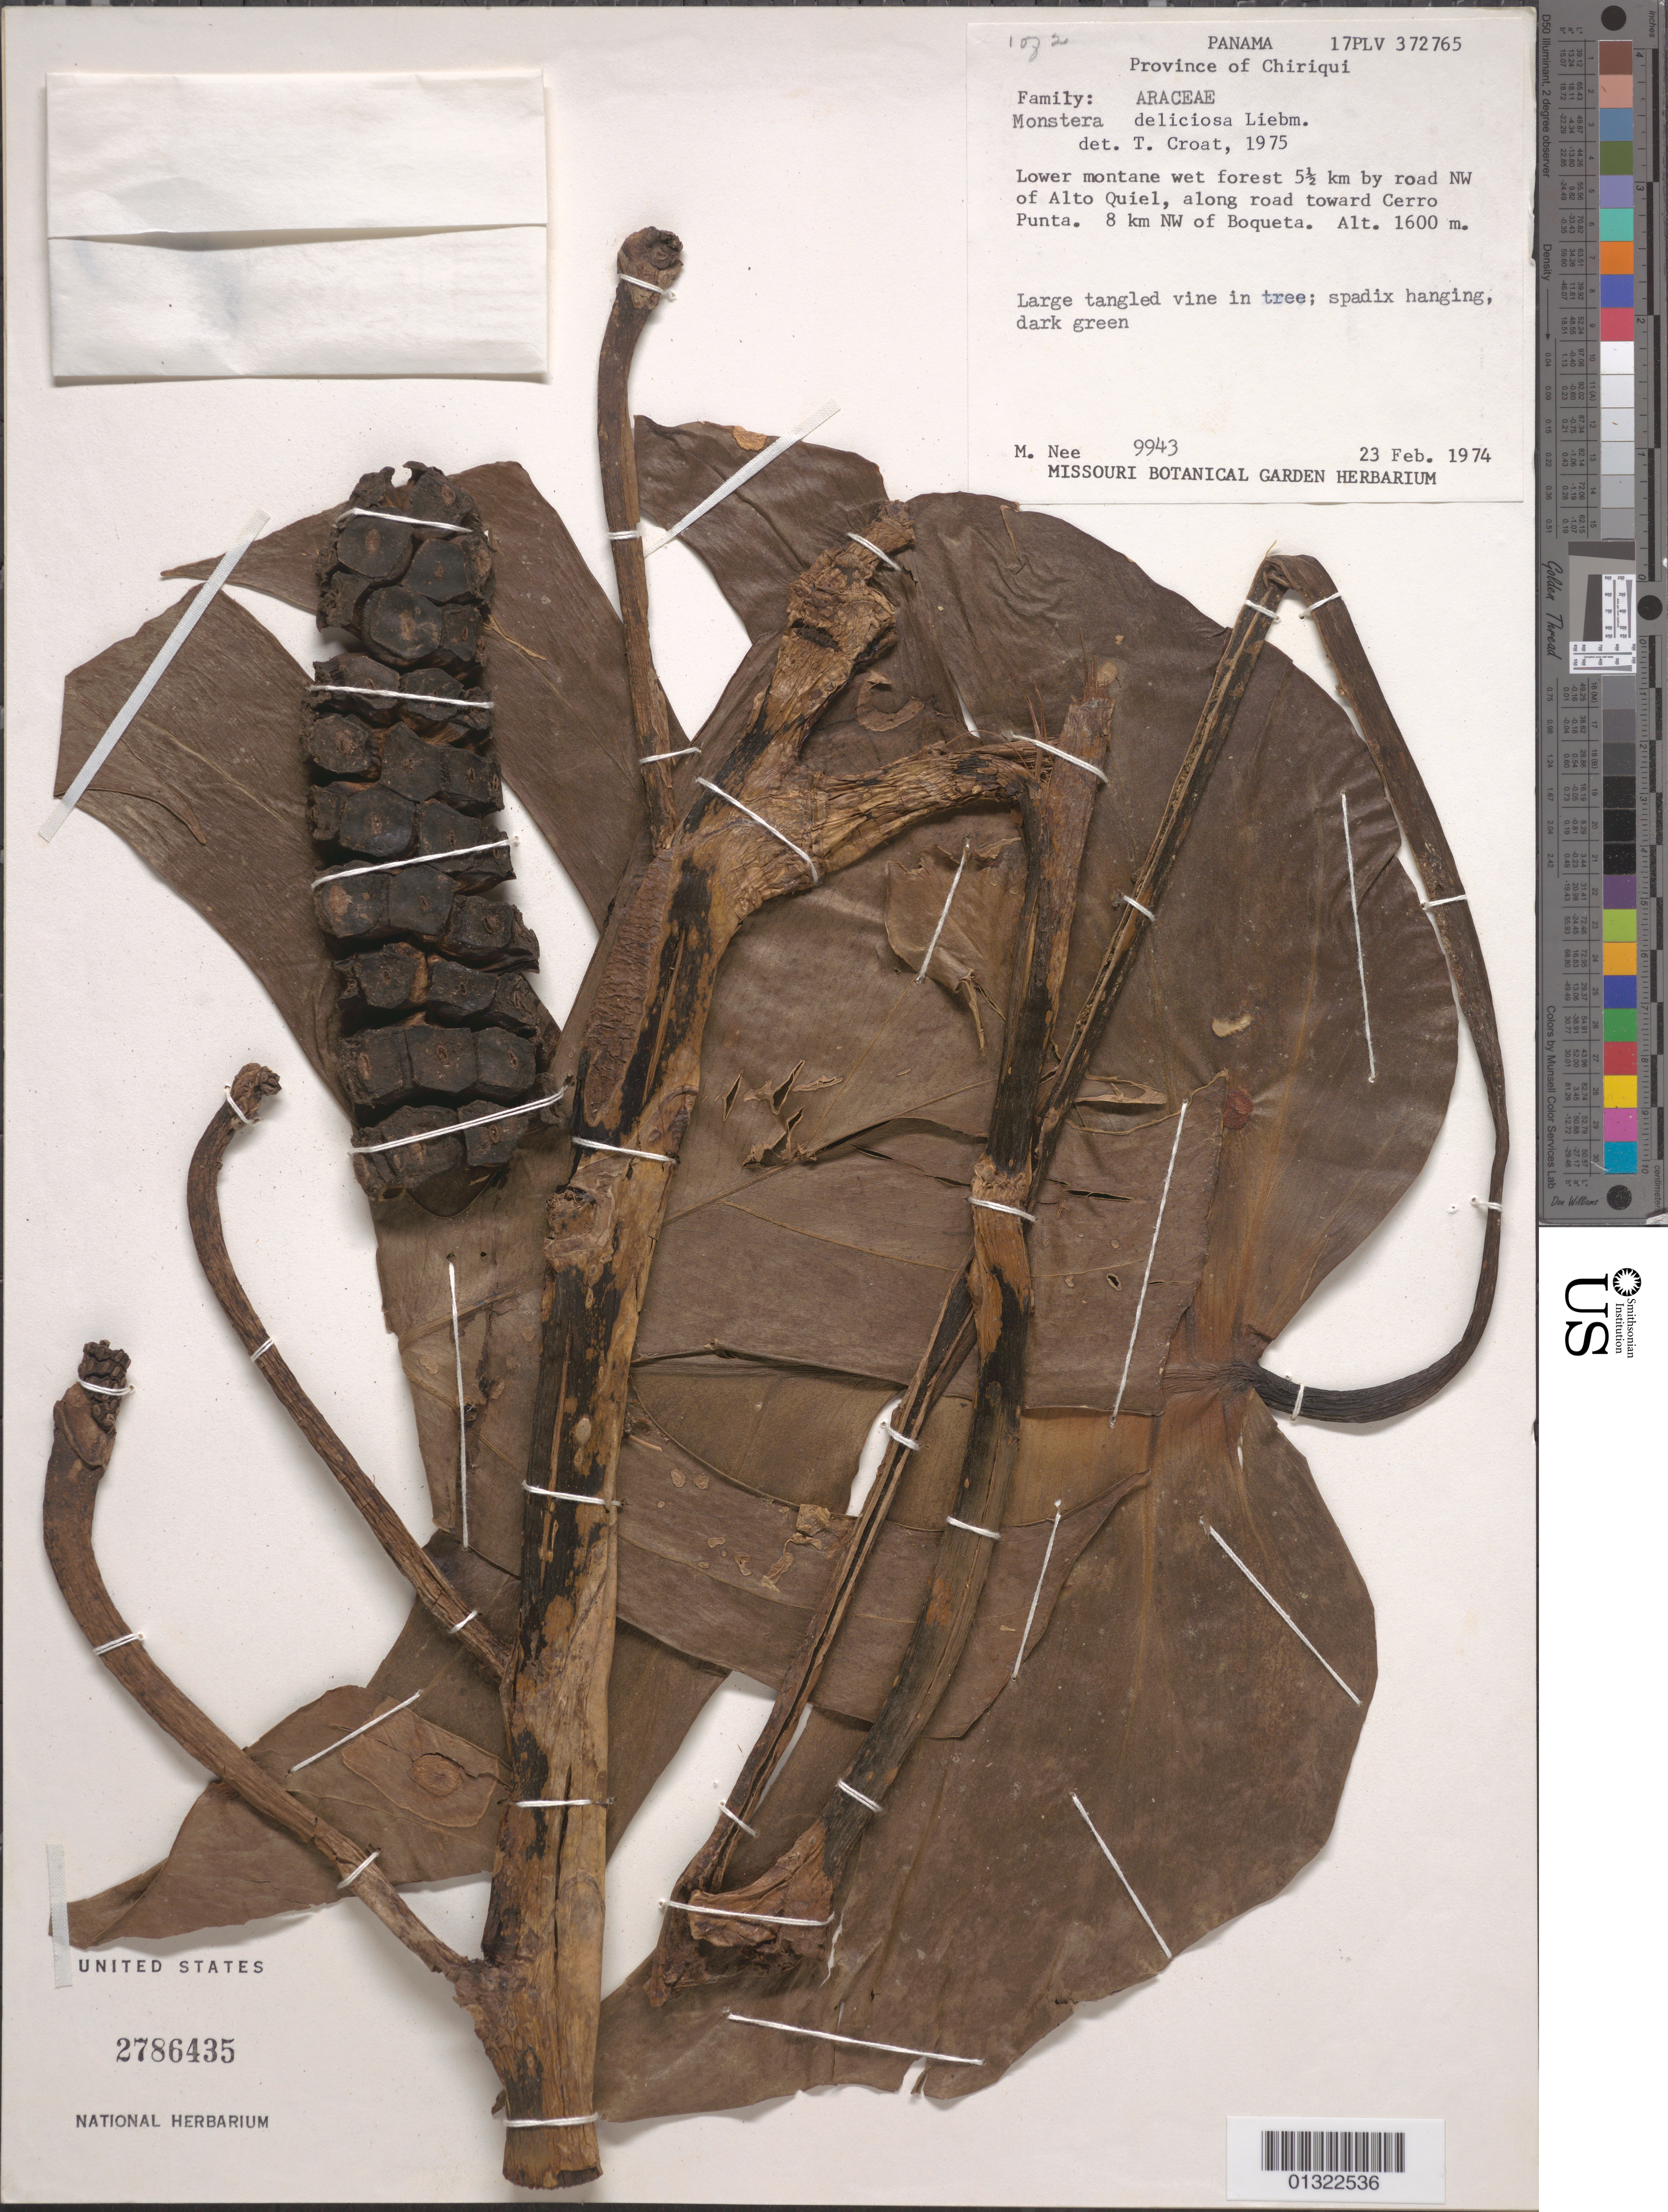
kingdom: Plantae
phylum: Tracheophyta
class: Liliopsida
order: Alismatales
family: Araceae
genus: Monstera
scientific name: Monstera deliciosa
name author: Liebm.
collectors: M. Nee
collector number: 9943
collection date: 1974-02-23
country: Panama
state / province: Chiriqui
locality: Lower montane wet forest 5½ km by road NW of Alto Quiel, along road toward Cerro Punta. 8 km NW of Boqueta.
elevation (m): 1600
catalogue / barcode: US 2786435